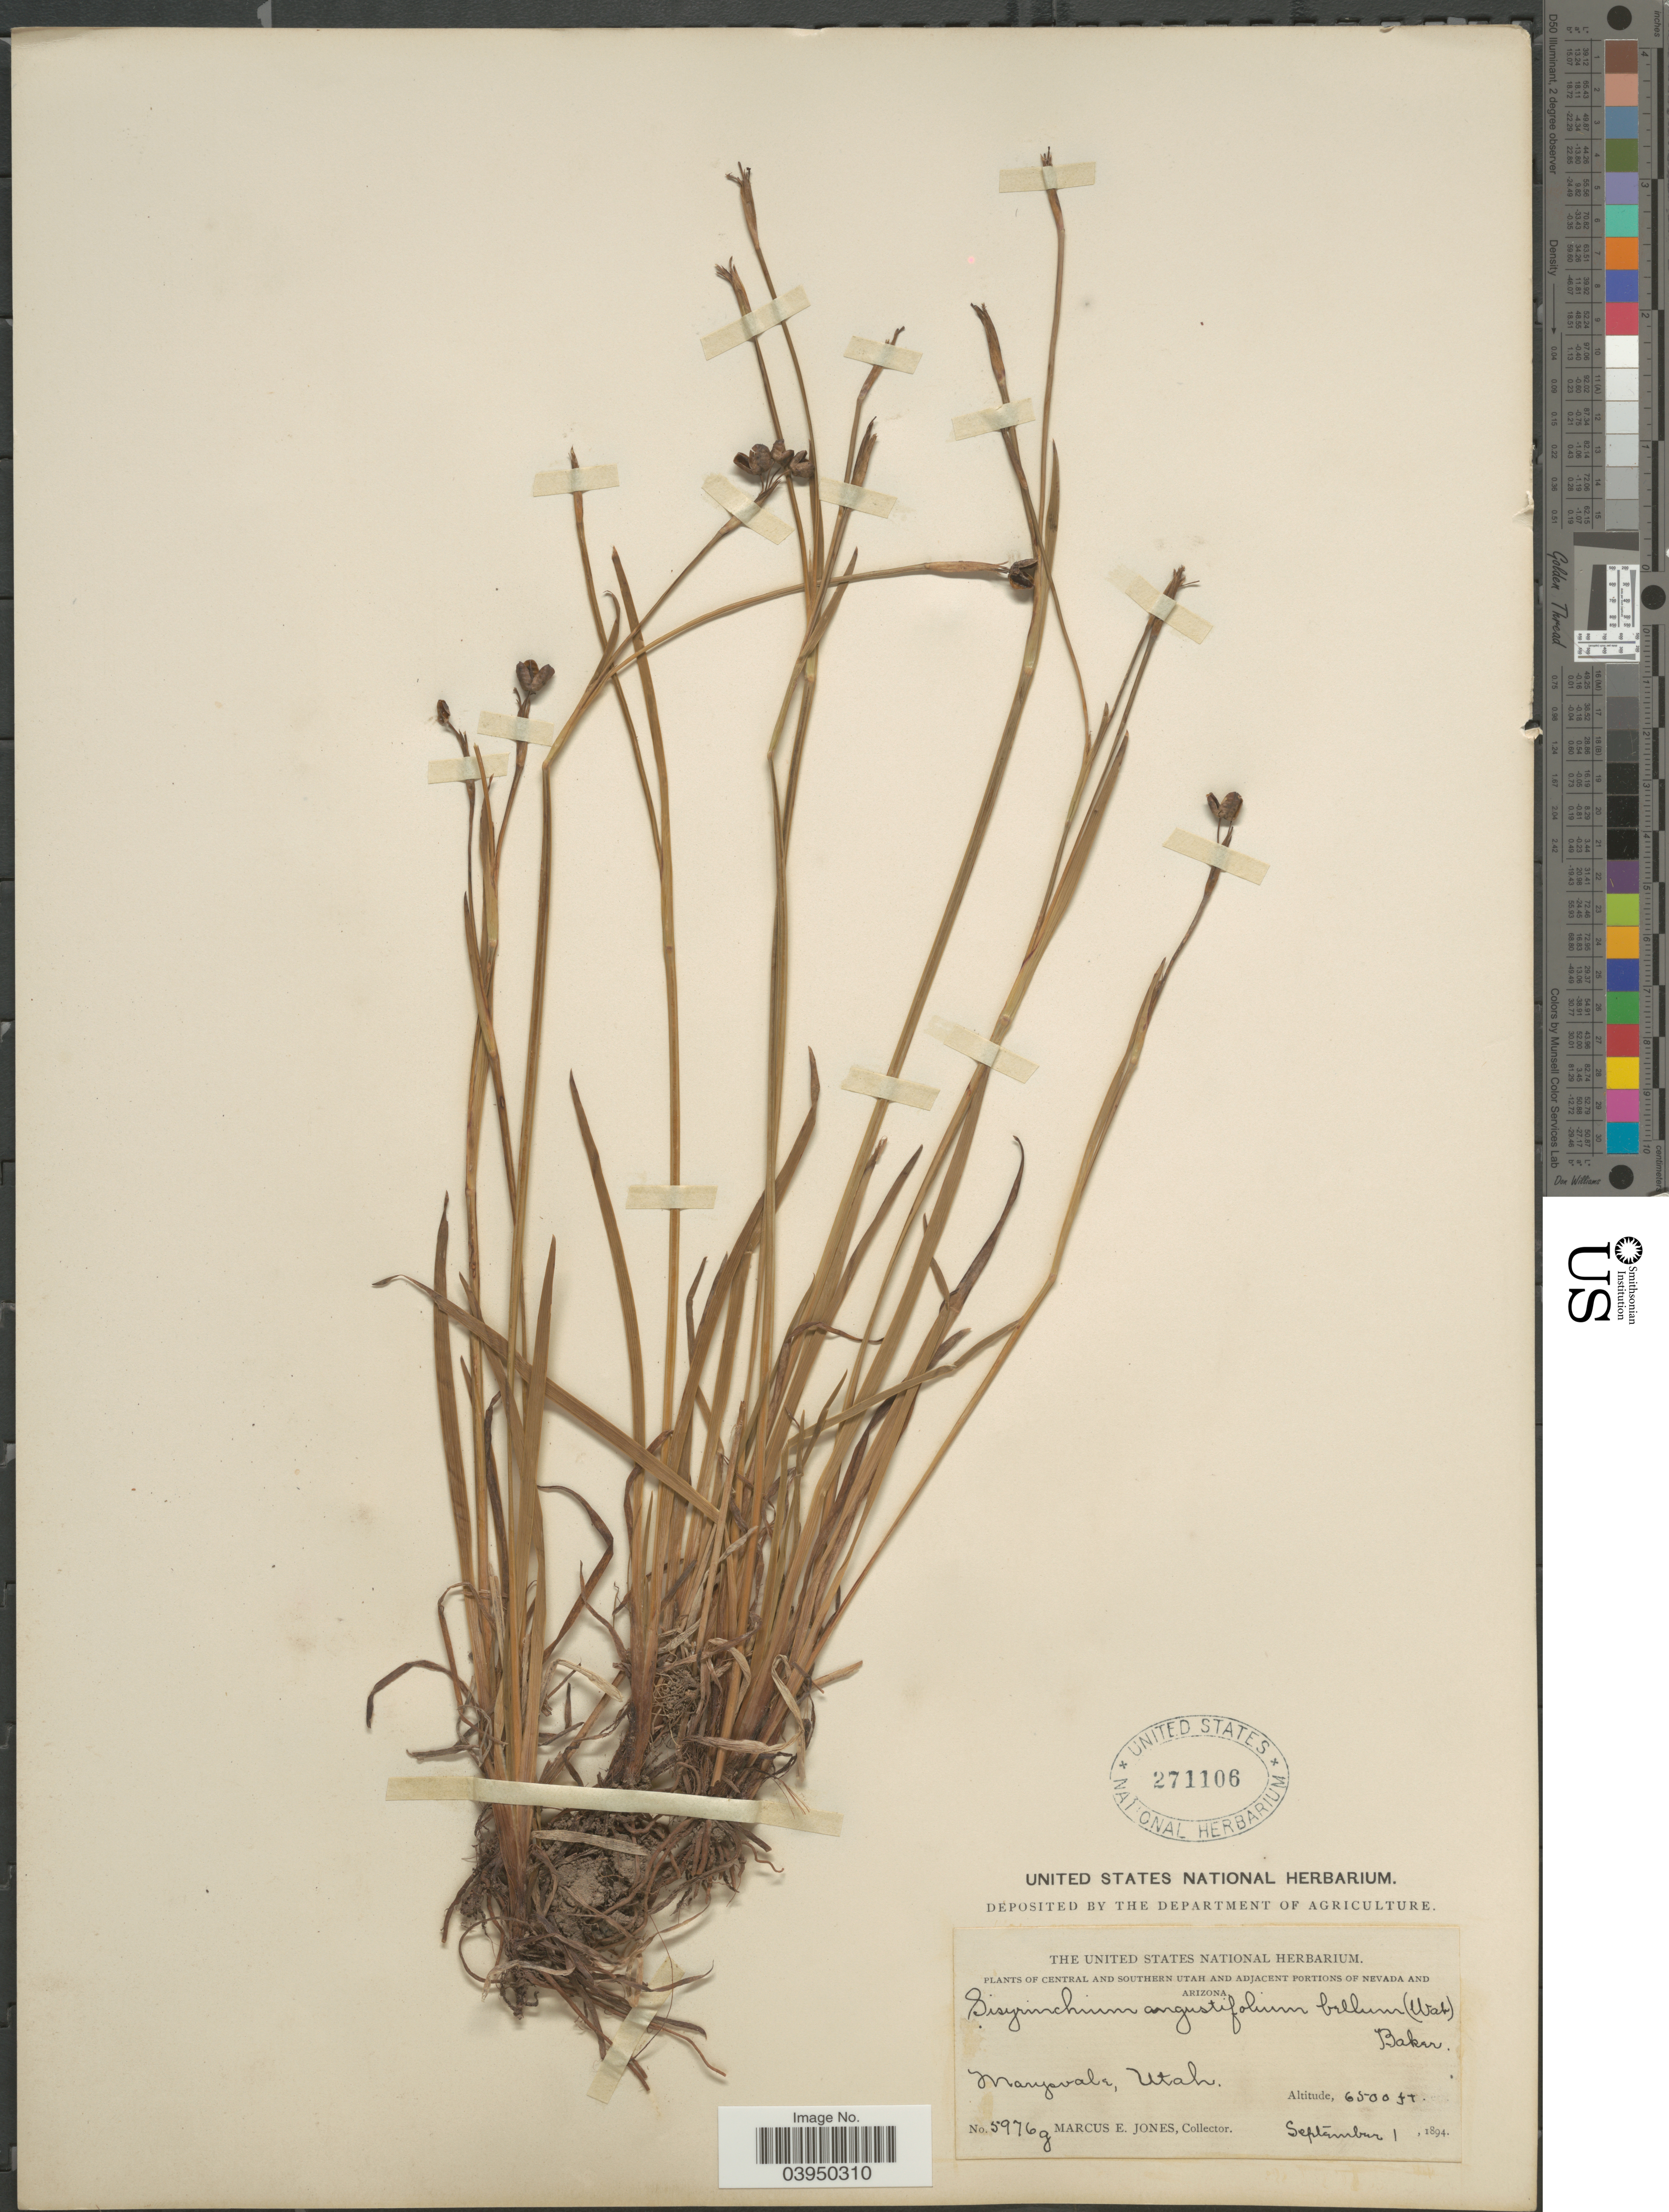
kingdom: Plantae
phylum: Tracheophyta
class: Liliopsida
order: Asparagales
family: Iridaceae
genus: Sisyrinchium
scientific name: Sisyrinchium amethystinum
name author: E.P. Bicknell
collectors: M. E. Jones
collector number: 5976g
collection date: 1894-09-01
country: United States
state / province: Utah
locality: Central and Southern Utah. Marysvale.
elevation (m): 1981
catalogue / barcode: US 271106